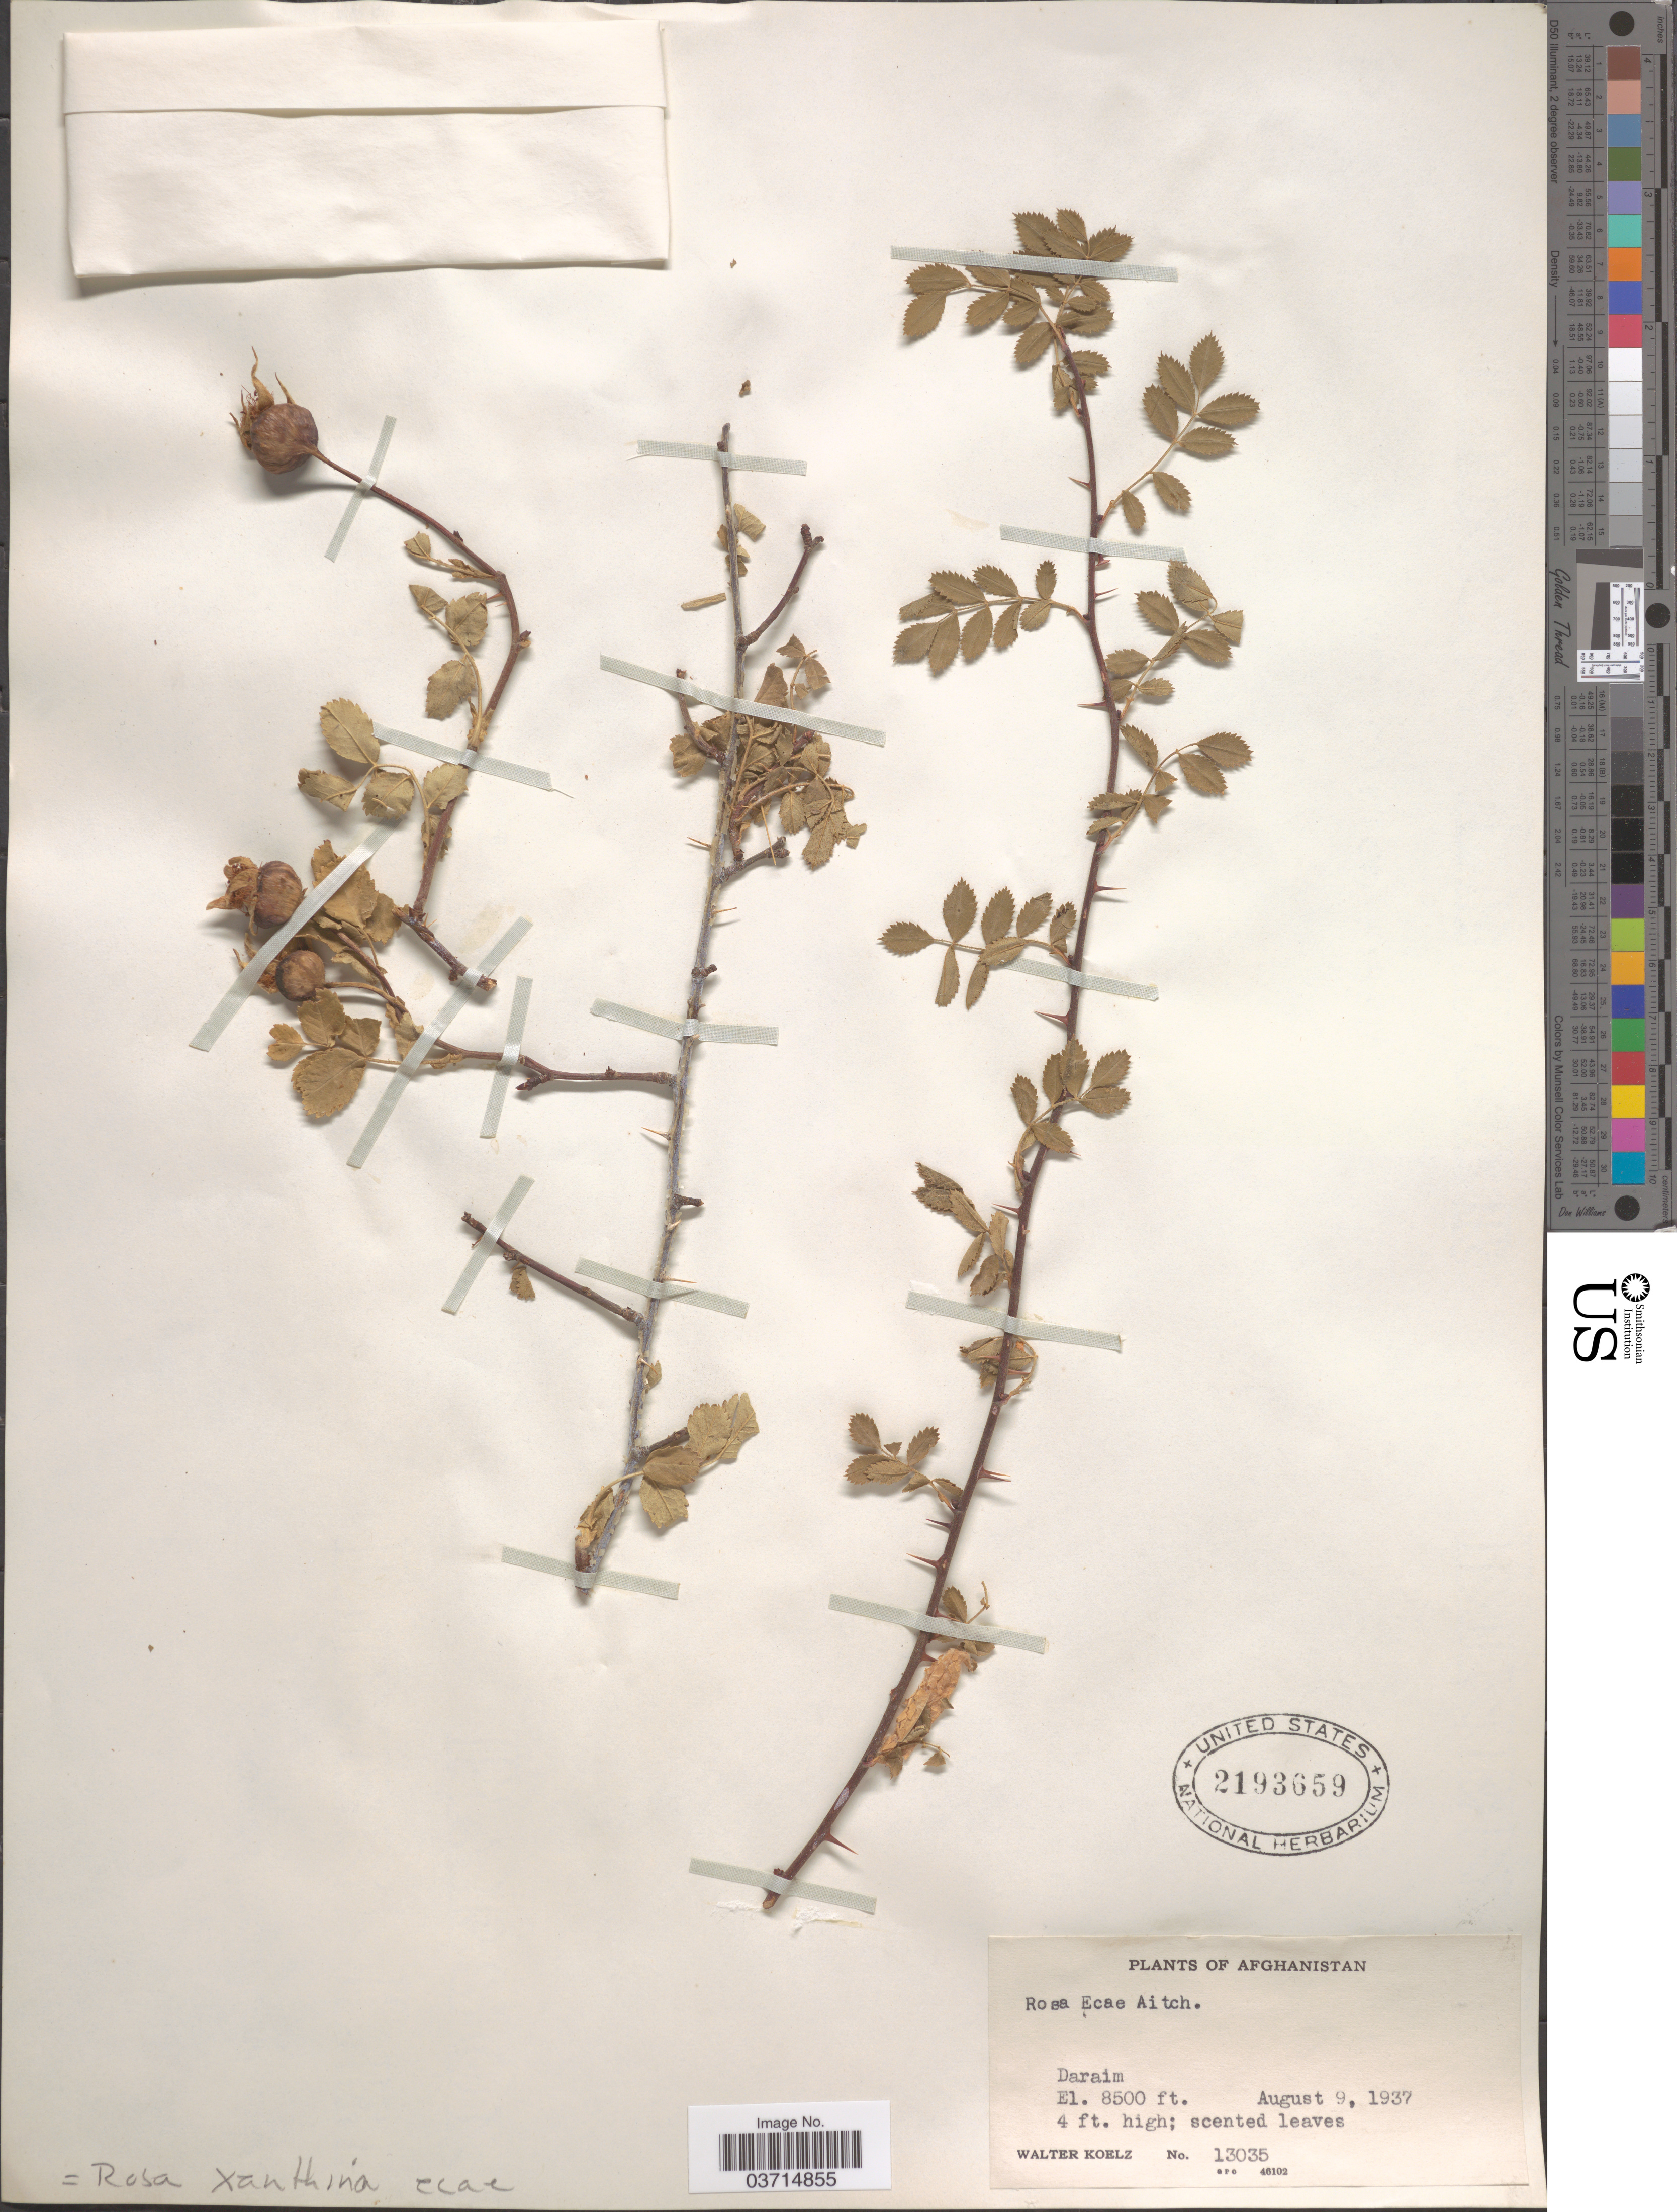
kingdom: Plantae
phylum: Tracheophyta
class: Magnoliopsida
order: Rosales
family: Rosaceae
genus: Rosa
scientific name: Rosa xanthina f. hugonis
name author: (Hemsl.) A.V.Roberts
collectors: W. N. Koelz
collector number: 13035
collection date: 1937-08-09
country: Afghanistan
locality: Daraim.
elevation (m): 2591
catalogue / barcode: US 2193659